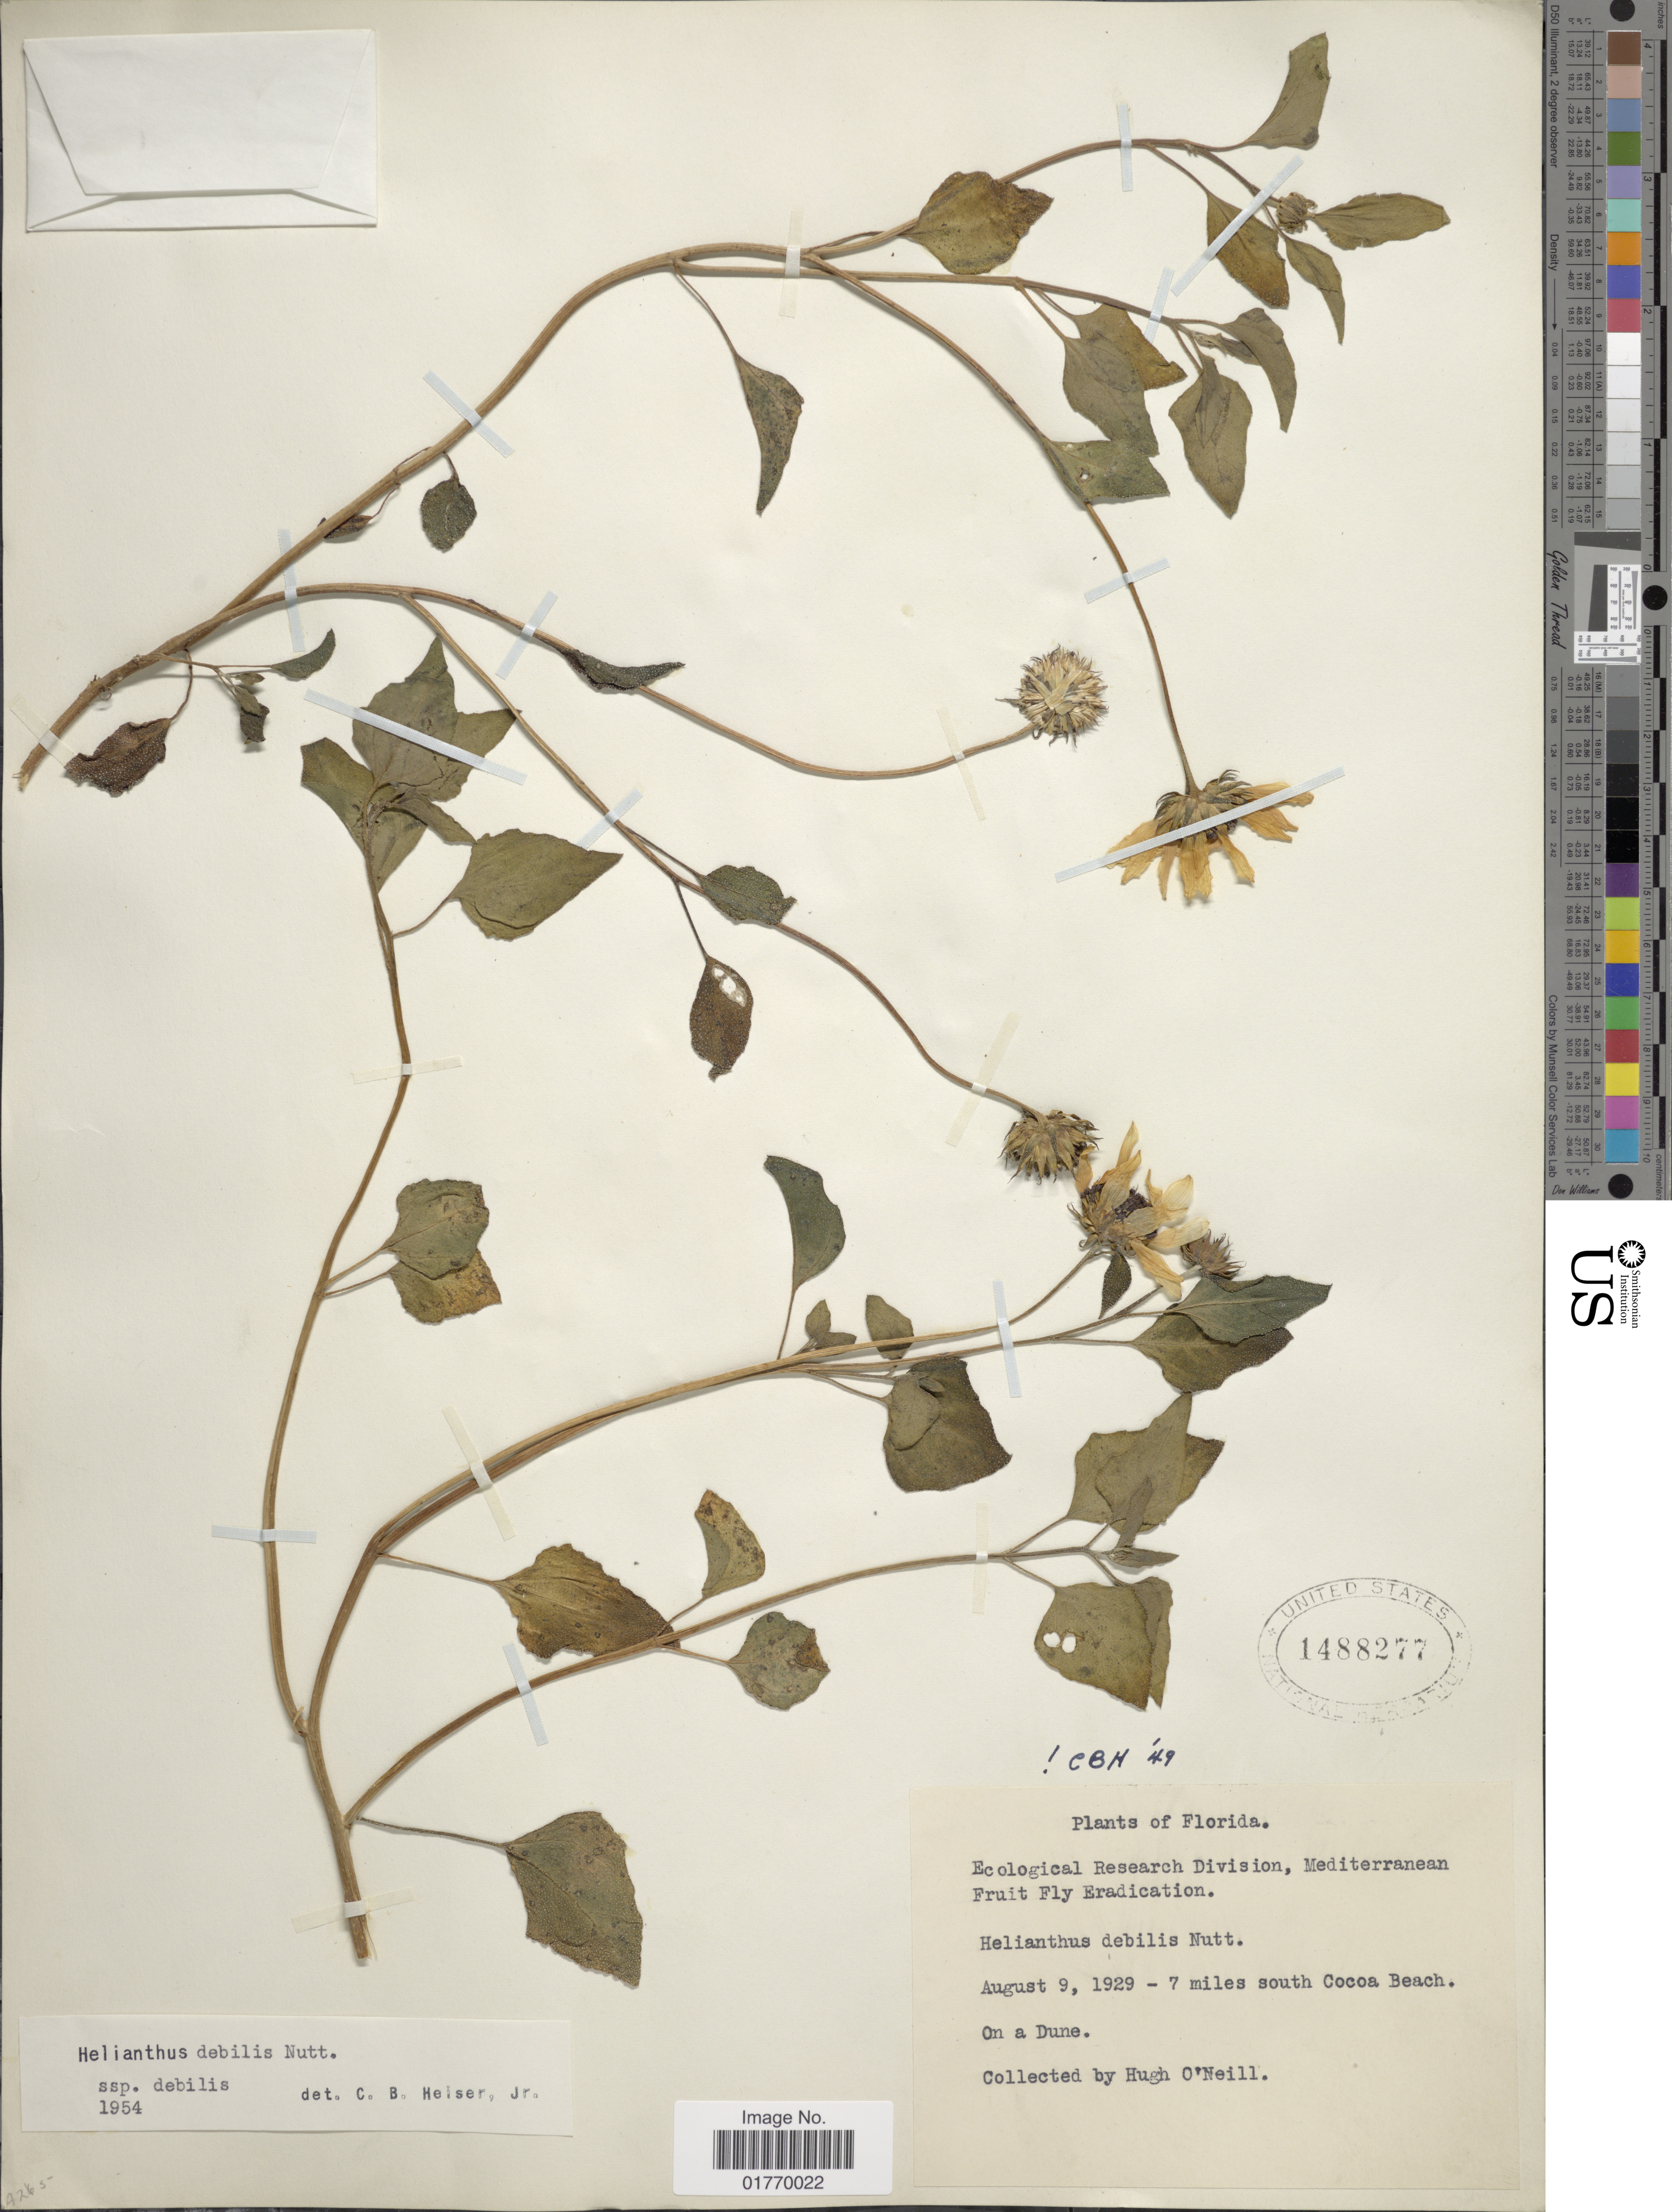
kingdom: Plantae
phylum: Tracheophyta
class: Magnoliopsida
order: Asterales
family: Asteraceae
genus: Helianthus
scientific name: Helianthus debilis subsp. debilis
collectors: H. T. O' Neill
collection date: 1927-08-09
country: United States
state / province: Florida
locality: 7 miles south Cocoa Beach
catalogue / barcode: US 1488277